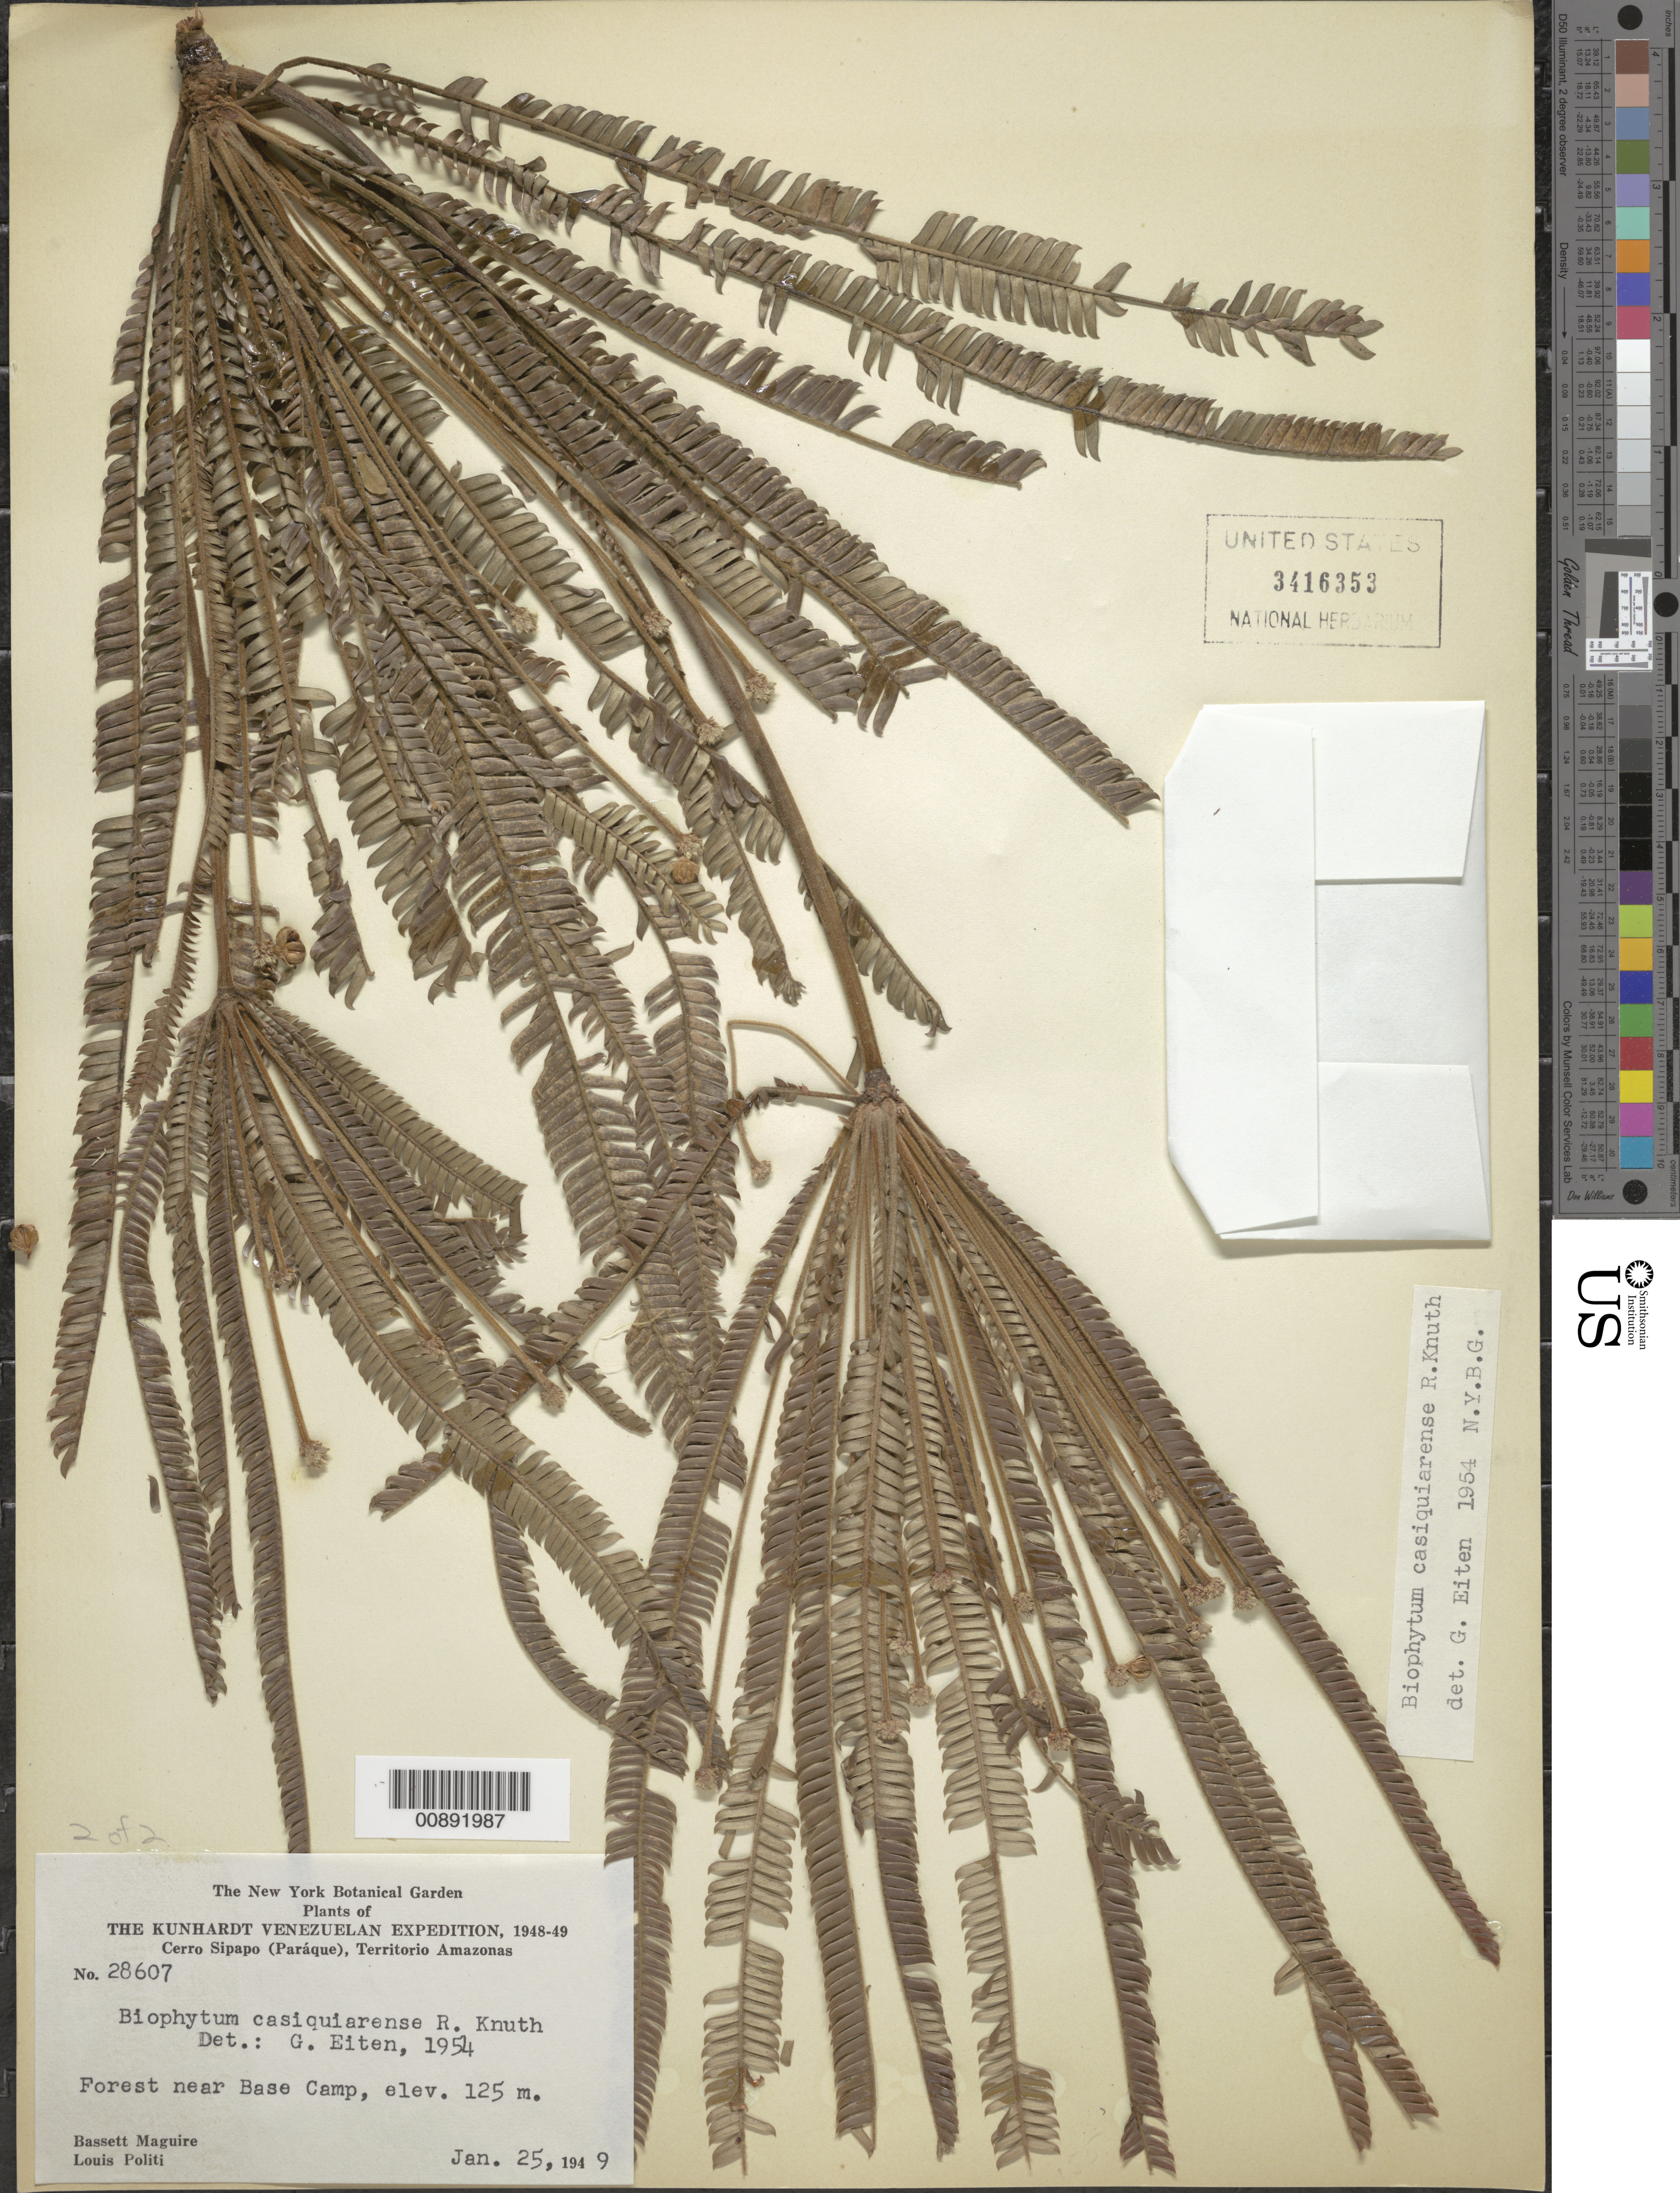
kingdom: Plantae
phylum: Tracheophyta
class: Magnoliopsida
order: Oxalidales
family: Oxalidaceae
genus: Biophytum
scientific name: Biophytum casiquiarense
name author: R. Knuth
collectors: B. Maguire & L. Politi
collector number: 28607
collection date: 1947-01-25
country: Venezuela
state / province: Amazonas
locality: Cerro Sipapo (Paráque), Territorio Amazonas. Forest near Base Camp.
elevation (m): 125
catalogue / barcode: US 3416353